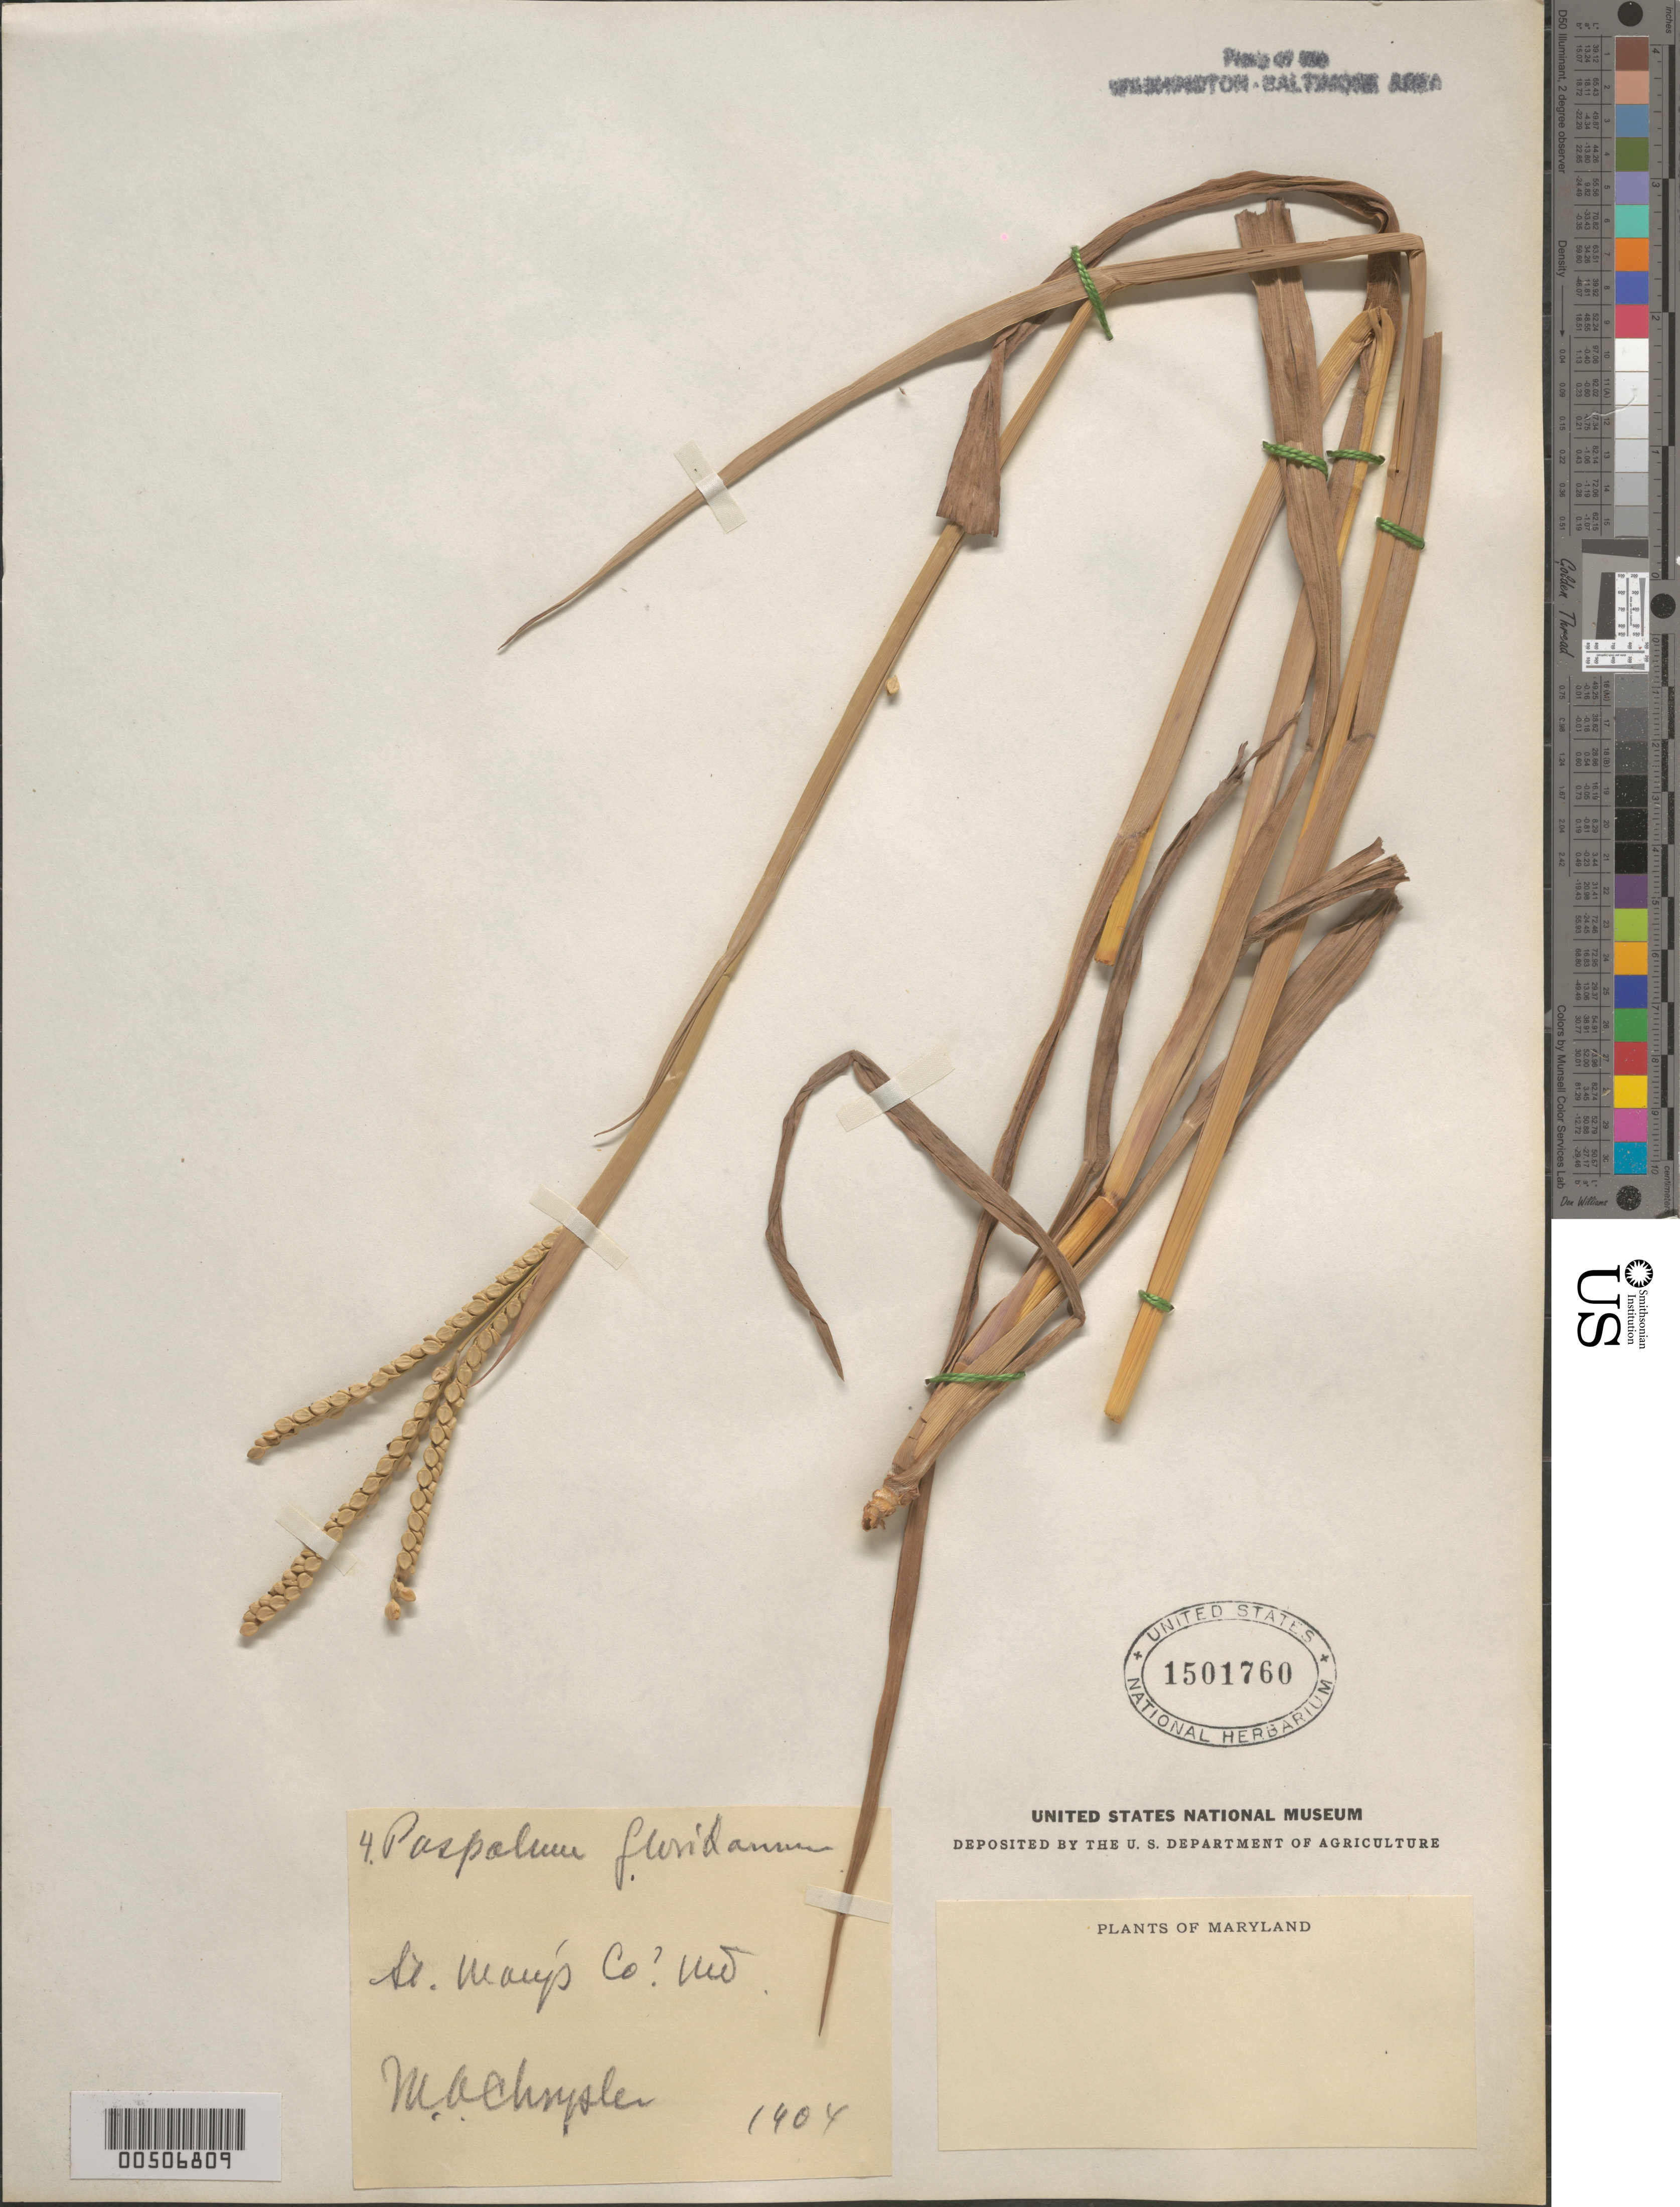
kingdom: Plantae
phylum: Tracheophyta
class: Liliopsida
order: Poales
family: Poaceae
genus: Paspalum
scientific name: Paspalum floridanum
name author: Michx.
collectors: M. A. Chrysler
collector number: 4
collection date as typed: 1904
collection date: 1904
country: United States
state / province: Maryland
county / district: St. Mary's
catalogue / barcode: US 1501760